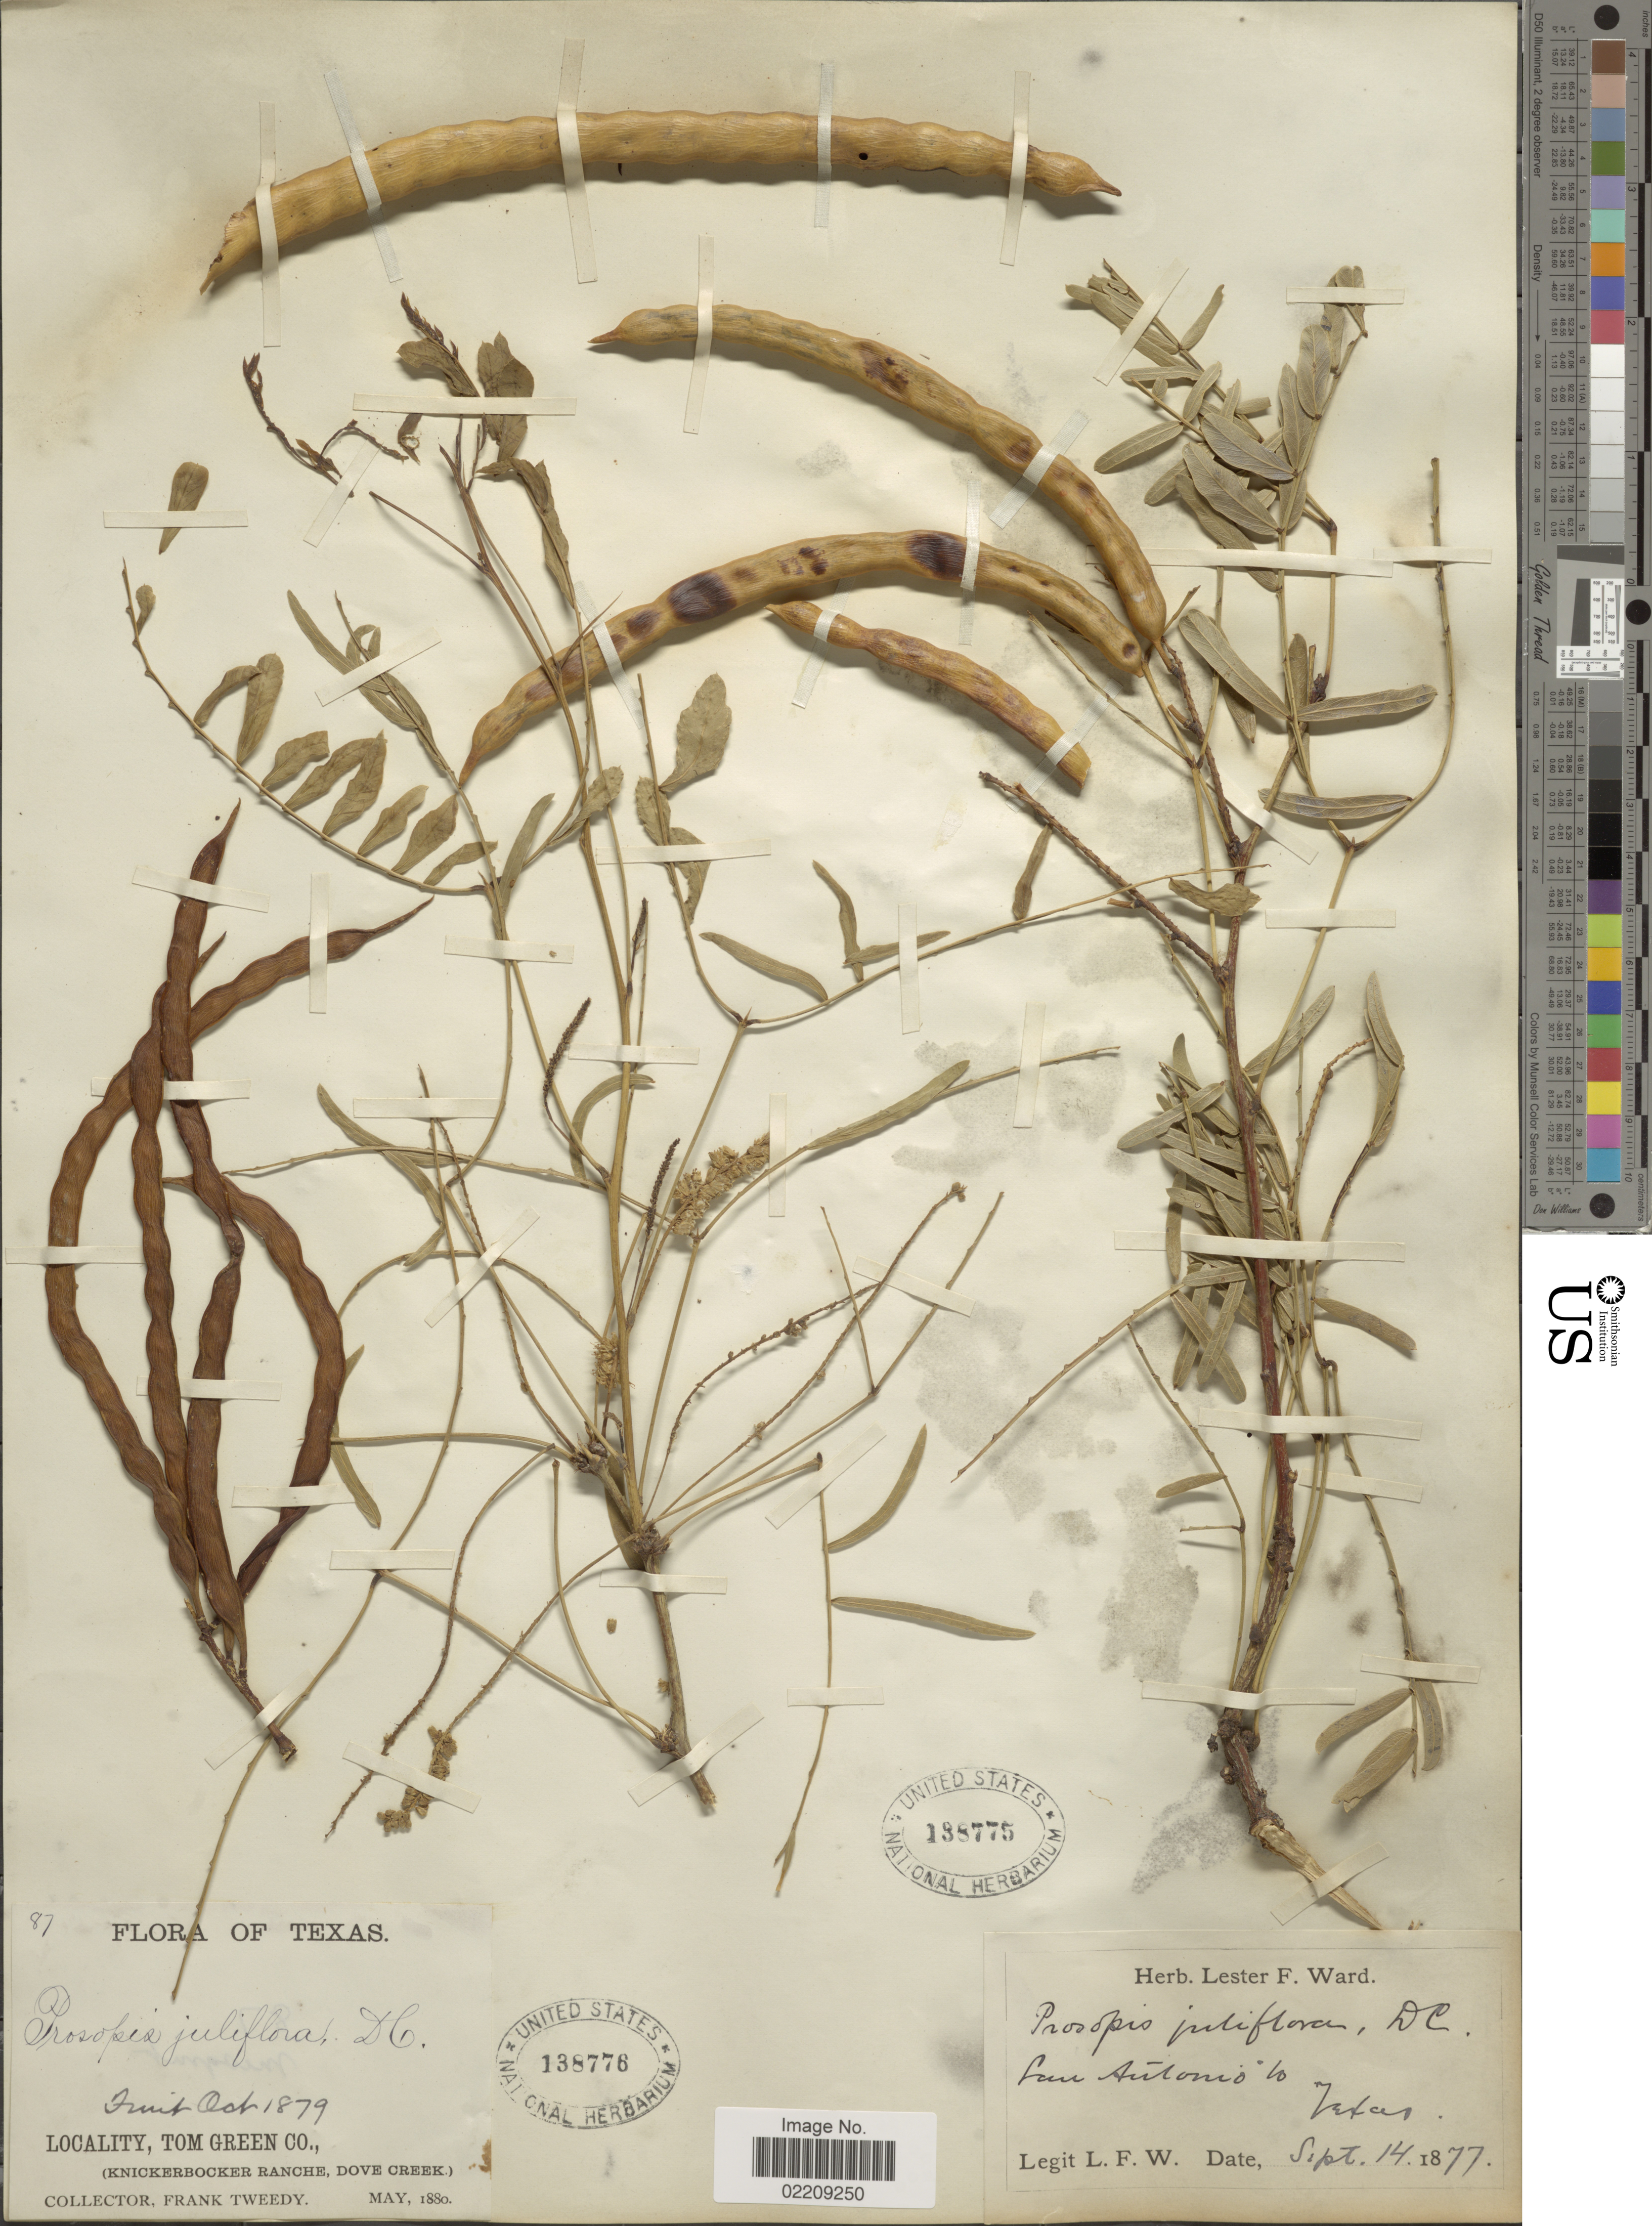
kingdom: Plantae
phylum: Tracheophyta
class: Magnoliopsida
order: Fabales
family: Fabaceae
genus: Neltuma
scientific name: Neltuma glandulosa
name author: (Torr.) Britton & Rose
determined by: Strong, Mark T., (BOT), Smithsonian Institution - National Museum of Natural History (UNITED STATES)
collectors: F. Tweedy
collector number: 87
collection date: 1880-05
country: United States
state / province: Texas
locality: Tom Green Co., (Knickerbocker Ranche, Dove Creek)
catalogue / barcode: US 138776